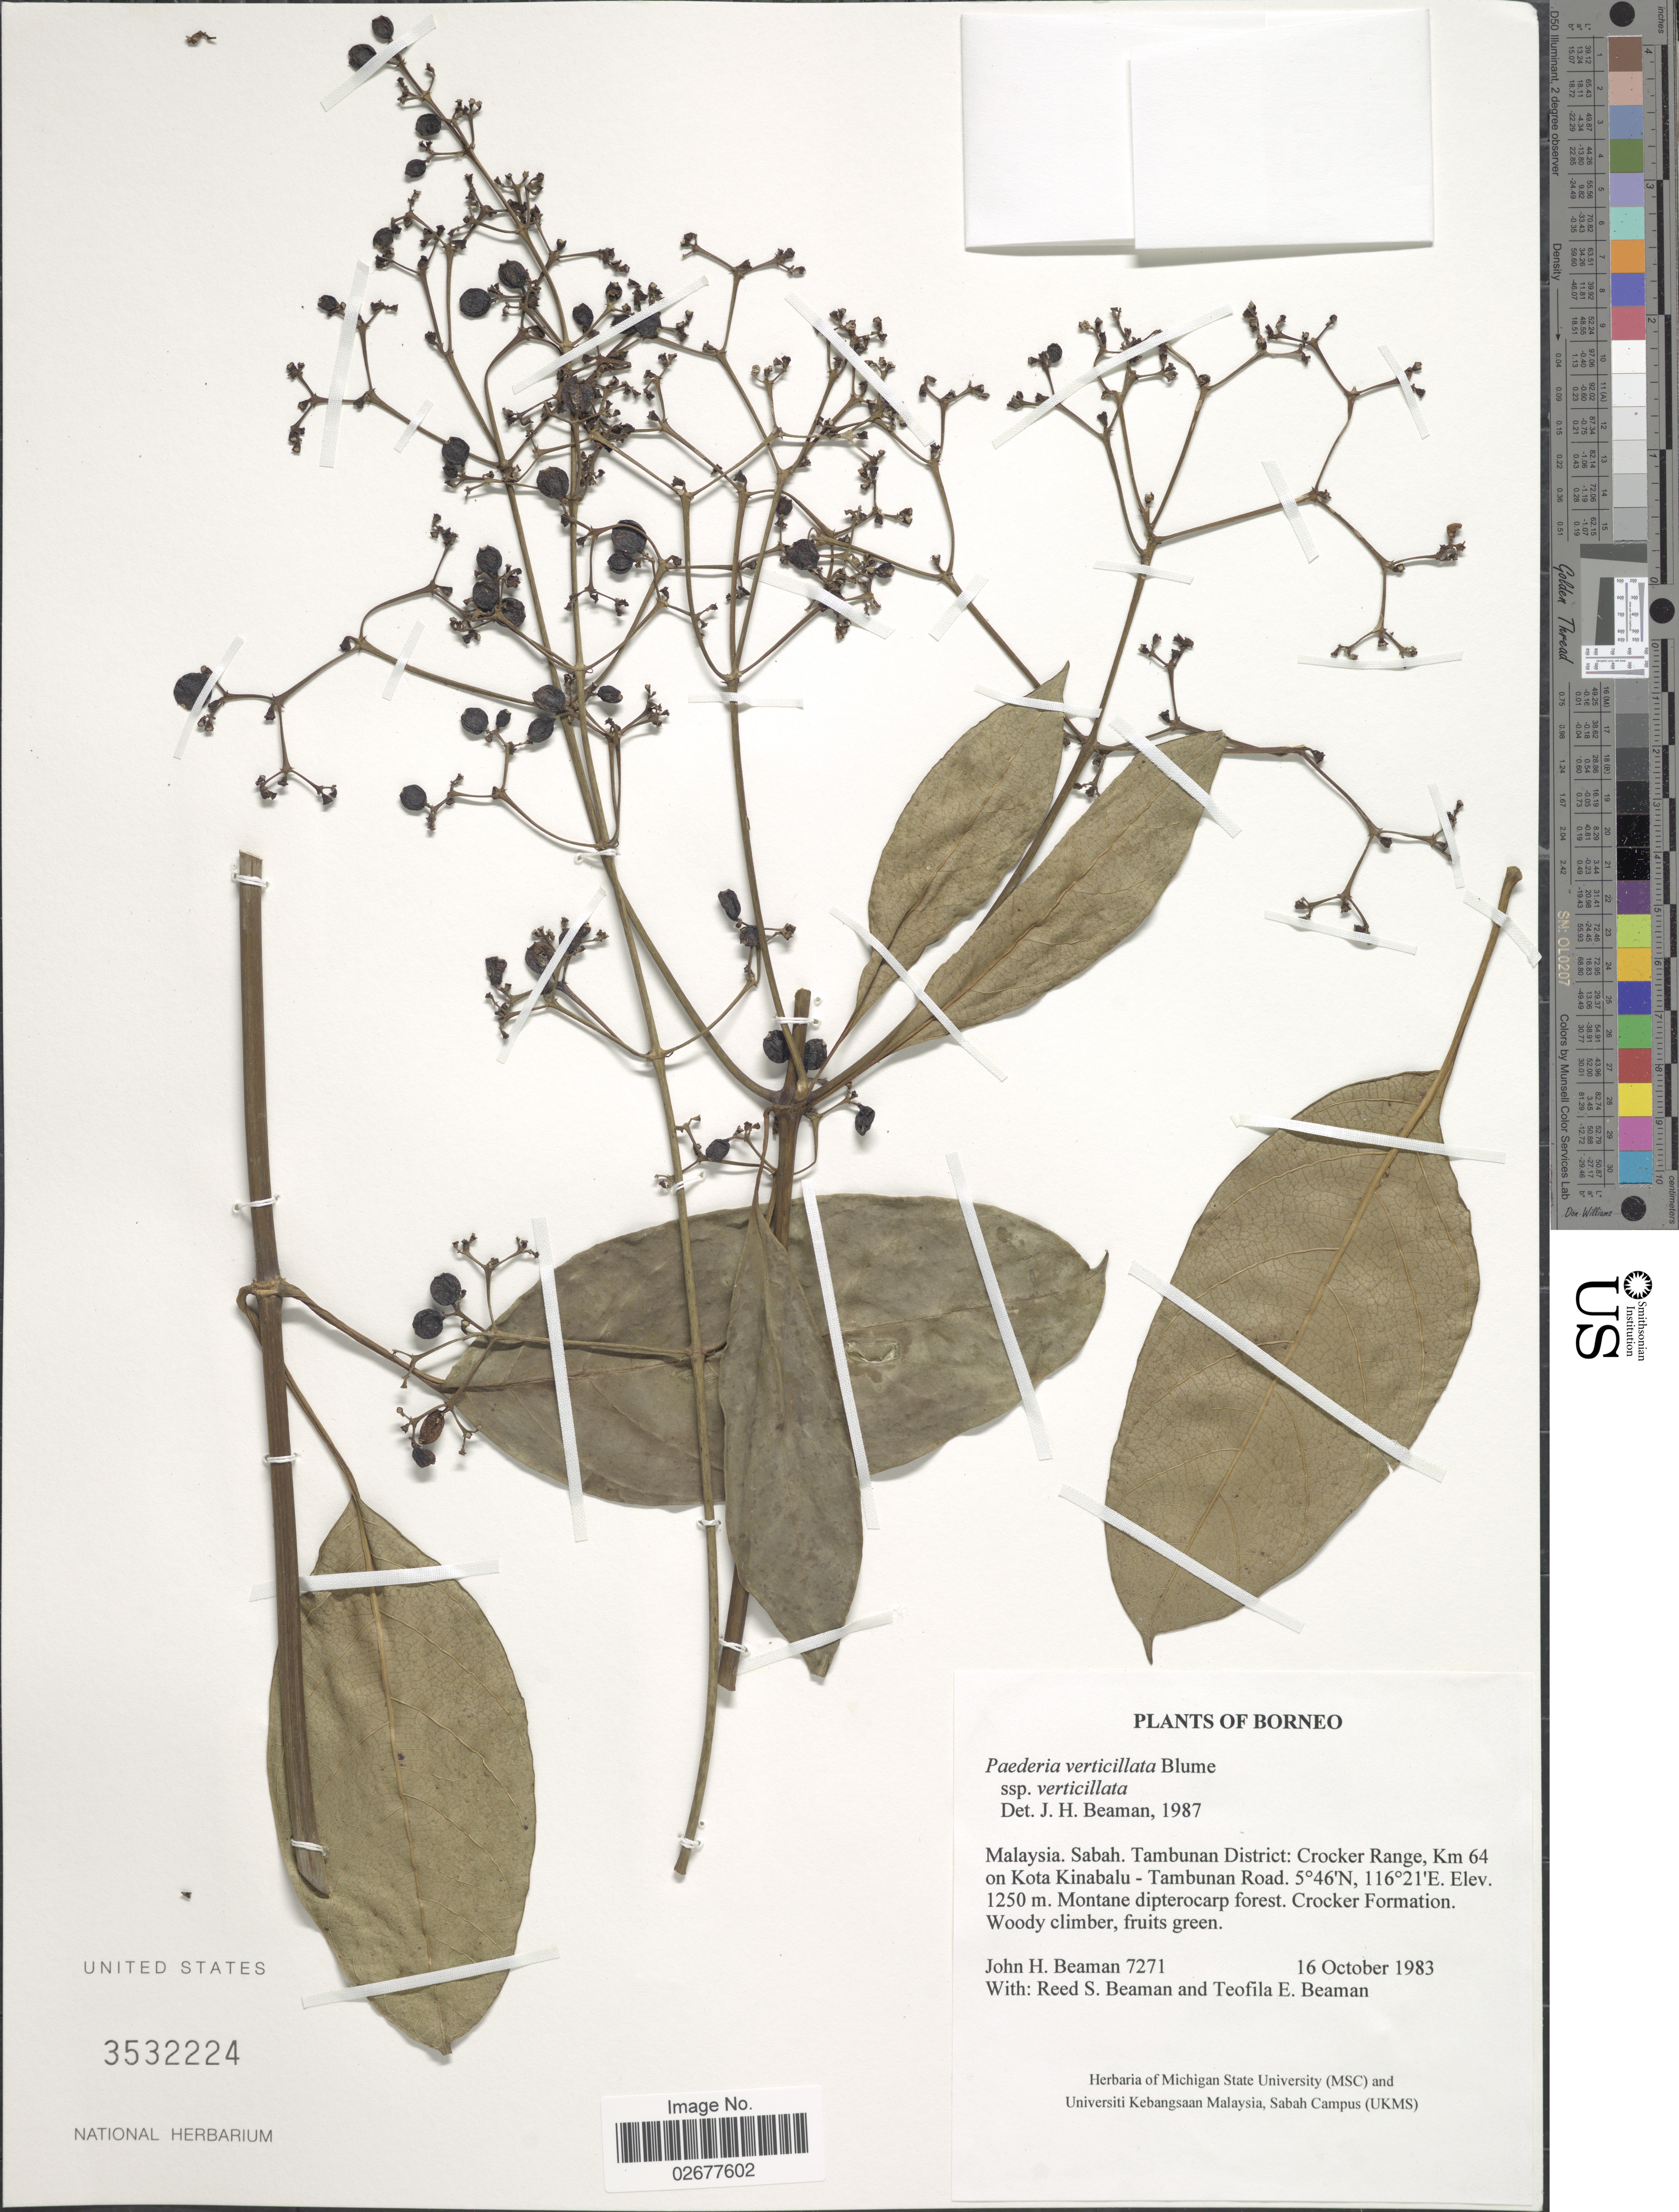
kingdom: Plantae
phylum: Tracheophyta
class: Magnoliopsida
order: Gentianales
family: Rubiaceae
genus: Paederia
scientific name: Paederia verticillata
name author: Blume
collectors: J. H. Beaman, R. S. Beaman & T. E. Beaman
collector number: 7271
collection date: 1983-10-16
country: Malaysia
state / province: Sabah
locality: Tambunan District: Crocker Range, Km 64 on Kota Kinabalu - Tambunan Road.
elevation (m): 1250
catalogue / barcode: US 3532224